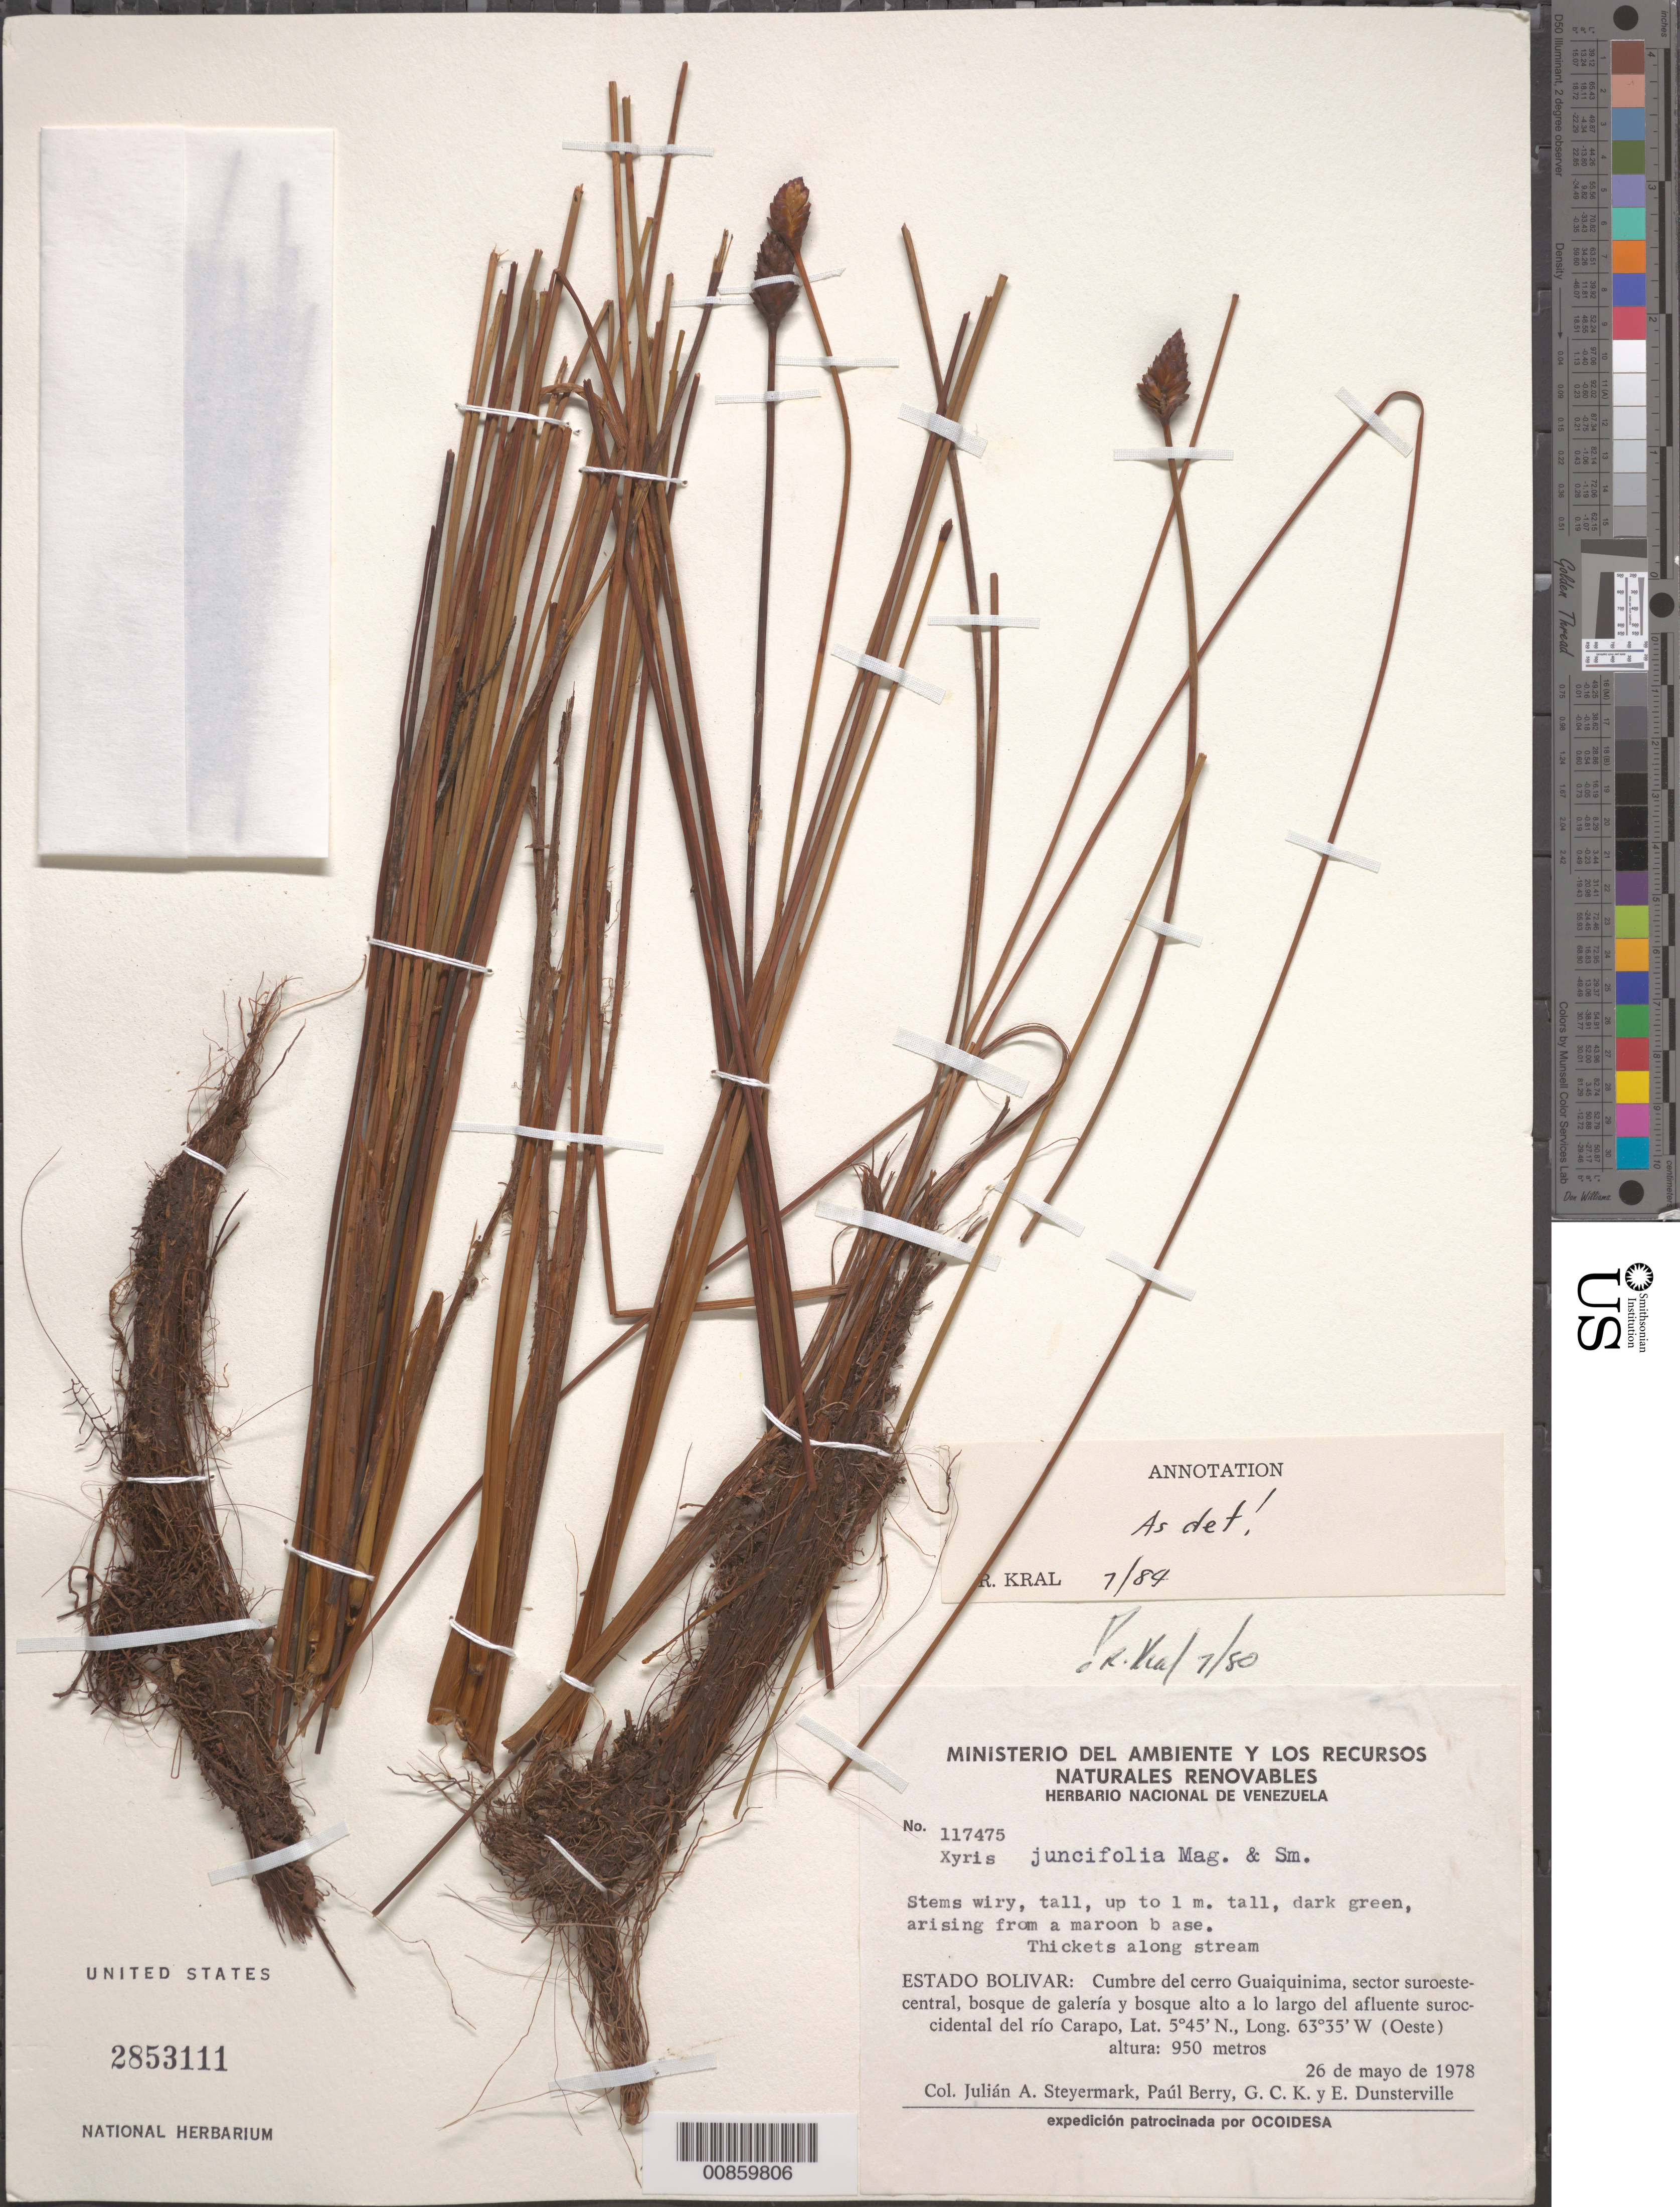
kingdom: Plantae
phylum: Tracheophyta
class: Liliopsida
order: Poales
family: Xyridaceae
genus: Xyris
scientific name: Xyris juncifolia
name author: Maguire & L.B. Sm.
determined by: Kral, Robert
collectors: J. Steyermark, P. Berry, G. C. K. Dunsterville & E. Dunsterville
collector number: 117475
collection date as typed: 26-May-78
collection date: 1978-05-26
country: Venezuela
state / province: Bolívar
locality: Cerro Guaiquinima, cumbre, sector SE; a lo largo del afluente suroccidental del río Carapo.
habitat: Thickets among stream; bosque de galería y bosque alto.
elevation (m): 950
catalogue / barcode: US 2853111